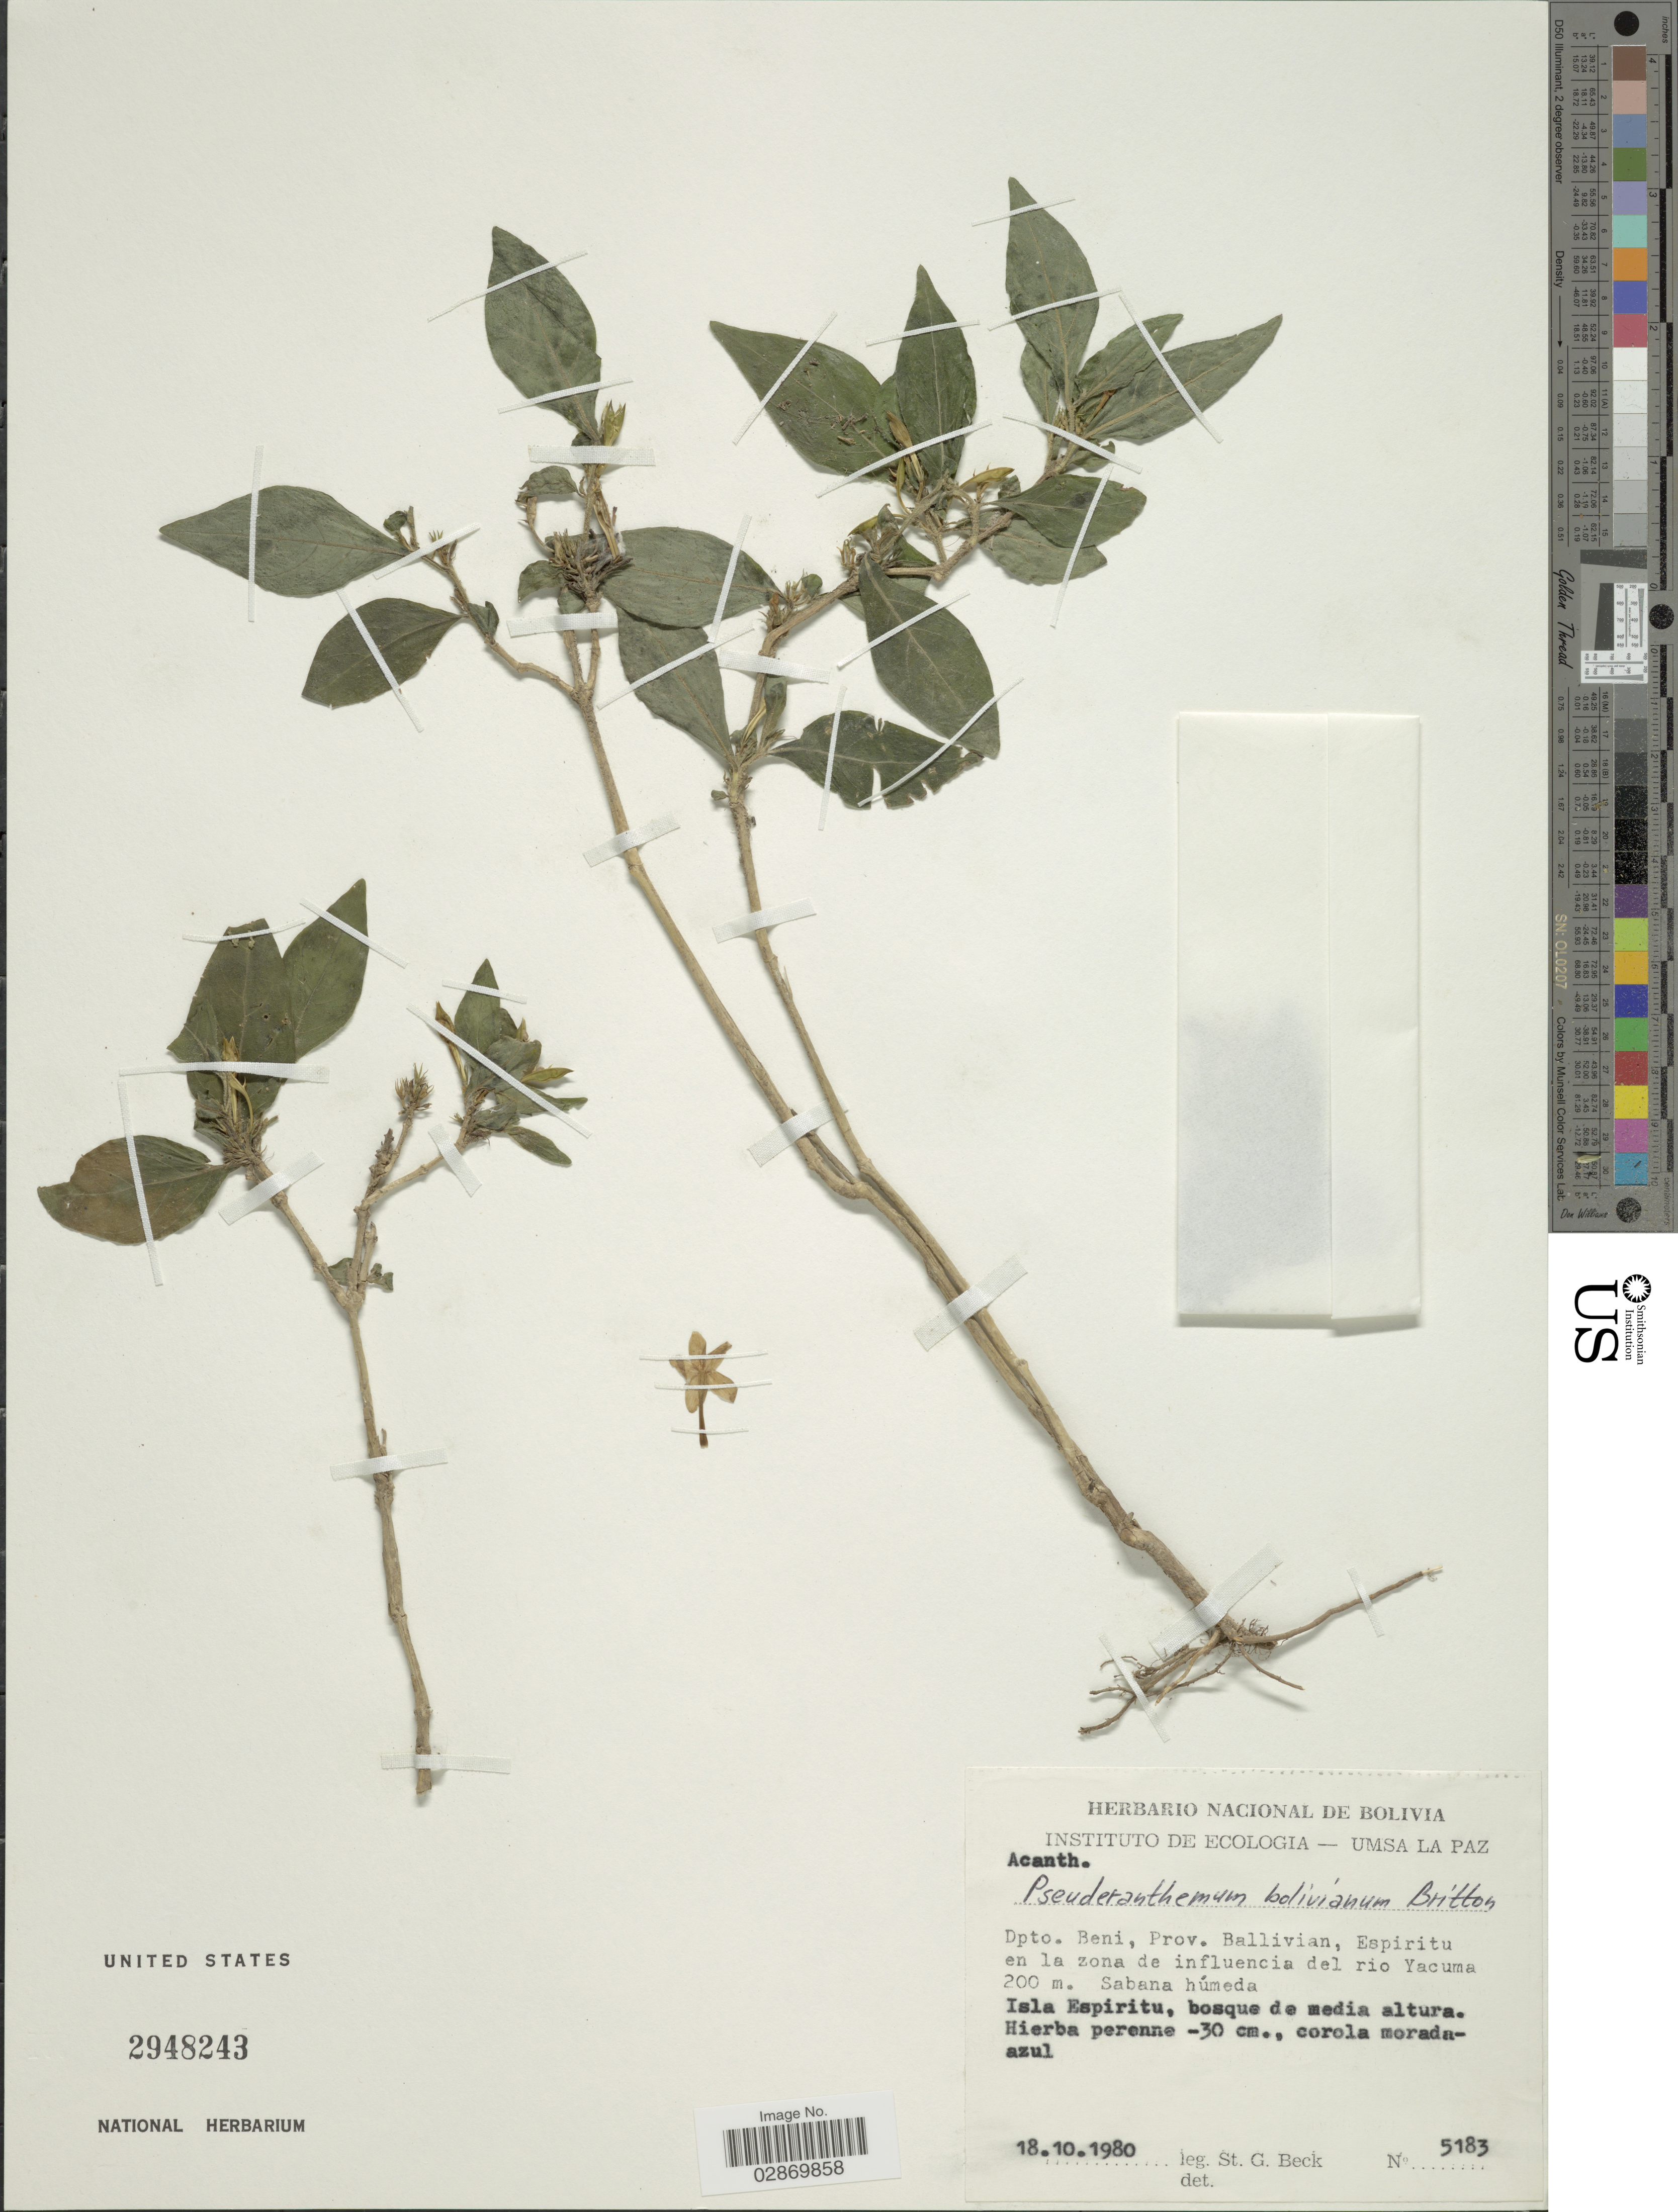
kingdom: Plantae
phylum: Tracheophyta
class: Magnoliopsida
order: Lamiales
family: Acanthaceae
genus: Pseuderanthemum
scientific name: Pseuderanthemum congestum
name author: (S. Moore) Wassh.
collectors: S. G. Beck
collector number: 5183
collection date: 1980-10-18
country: Bolivia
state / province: Beni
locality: Dpto. Beni, Prov. Ballivian, Espiritu en la zona de influencia del rio Yacuma.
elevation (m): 200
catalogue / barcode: US 2948243